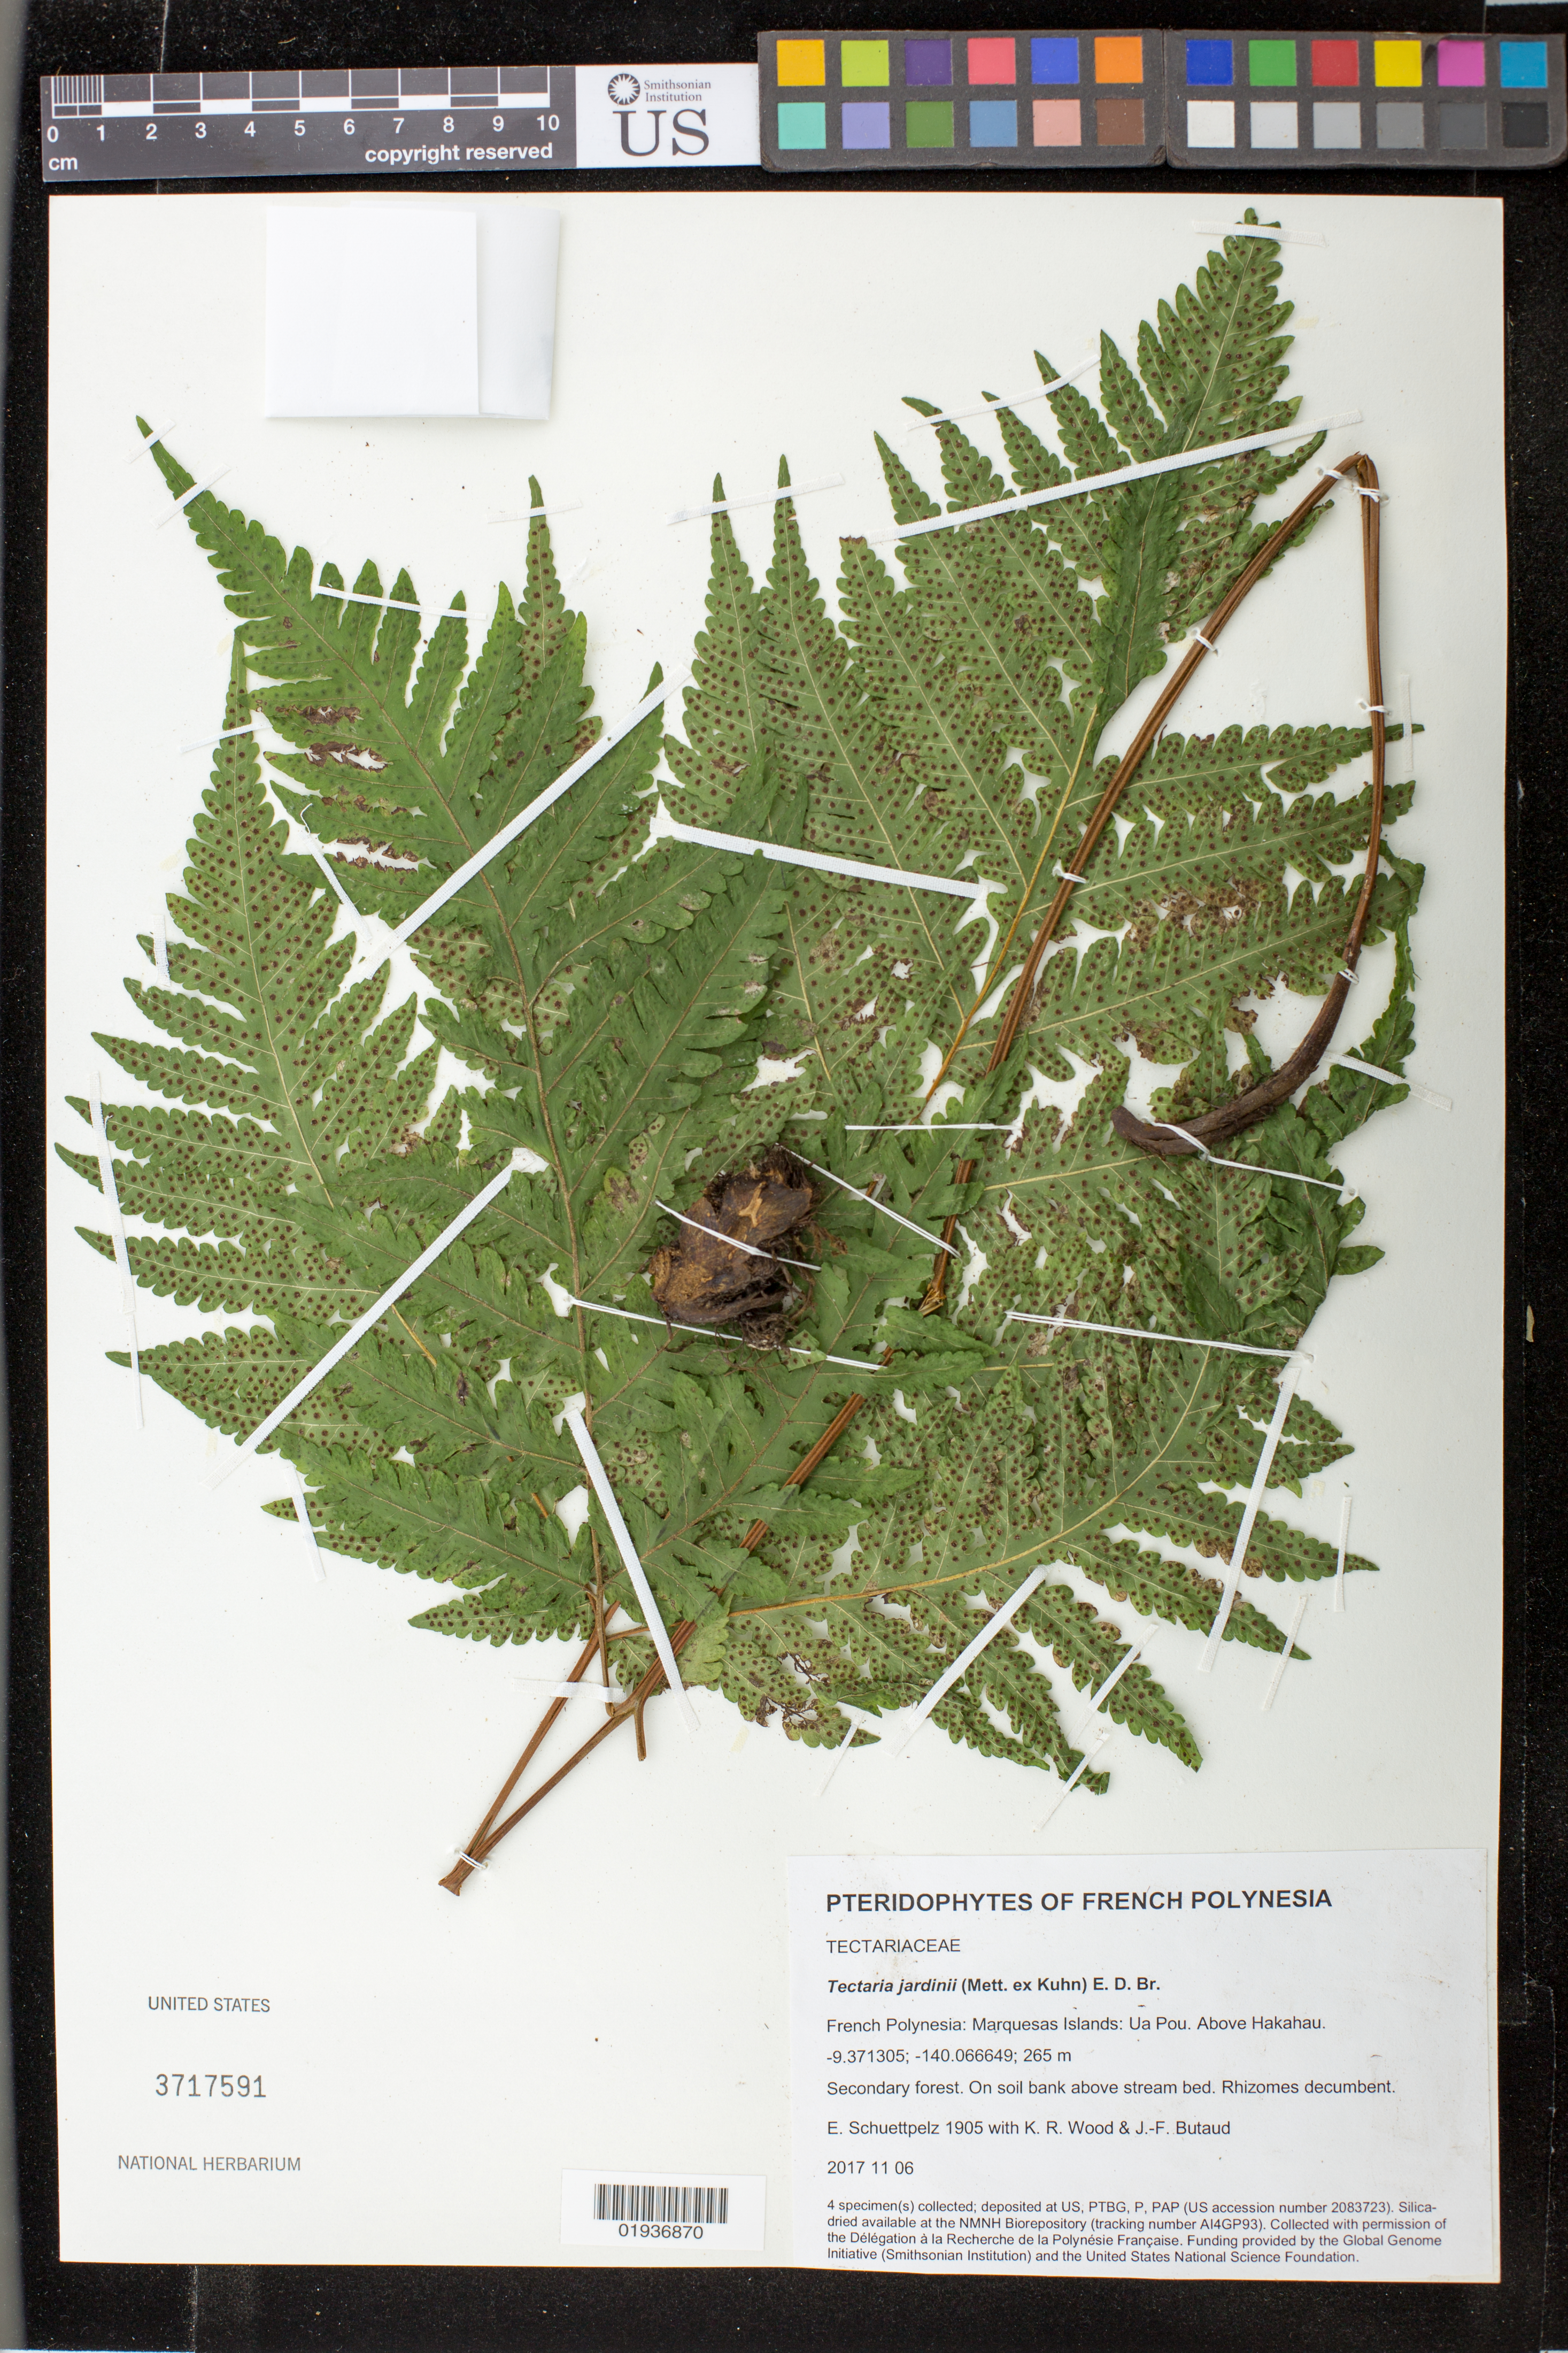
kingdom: Plantae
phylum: Tracheophyta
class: Polypodiopsida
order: Polypodiales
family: Tectariaceae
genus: Tectaria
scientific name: Tectaria jardinii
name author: (Mett. ex Kuhn) E.D. Br.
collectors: E. Schuettpelz, K. R. Wood & J. -F. Butaud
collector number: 1905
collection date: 2017-11-06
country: French Polynesia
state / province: Marquesas Islands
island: Ua Pou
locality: Above Hakahau.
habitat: Secondary forest.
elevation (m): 265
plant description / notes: Collected with permission of the Délégation à la Recherche de la Polynésie Française. Funding provided by the Global Genome Initiative (Smithsonian Institution) and the United States National Science Foundation. Silica dried tissue stored at AI4GP93 in the NMNH Biorepository, Smithsonian Institution.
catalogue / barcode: US 3717591